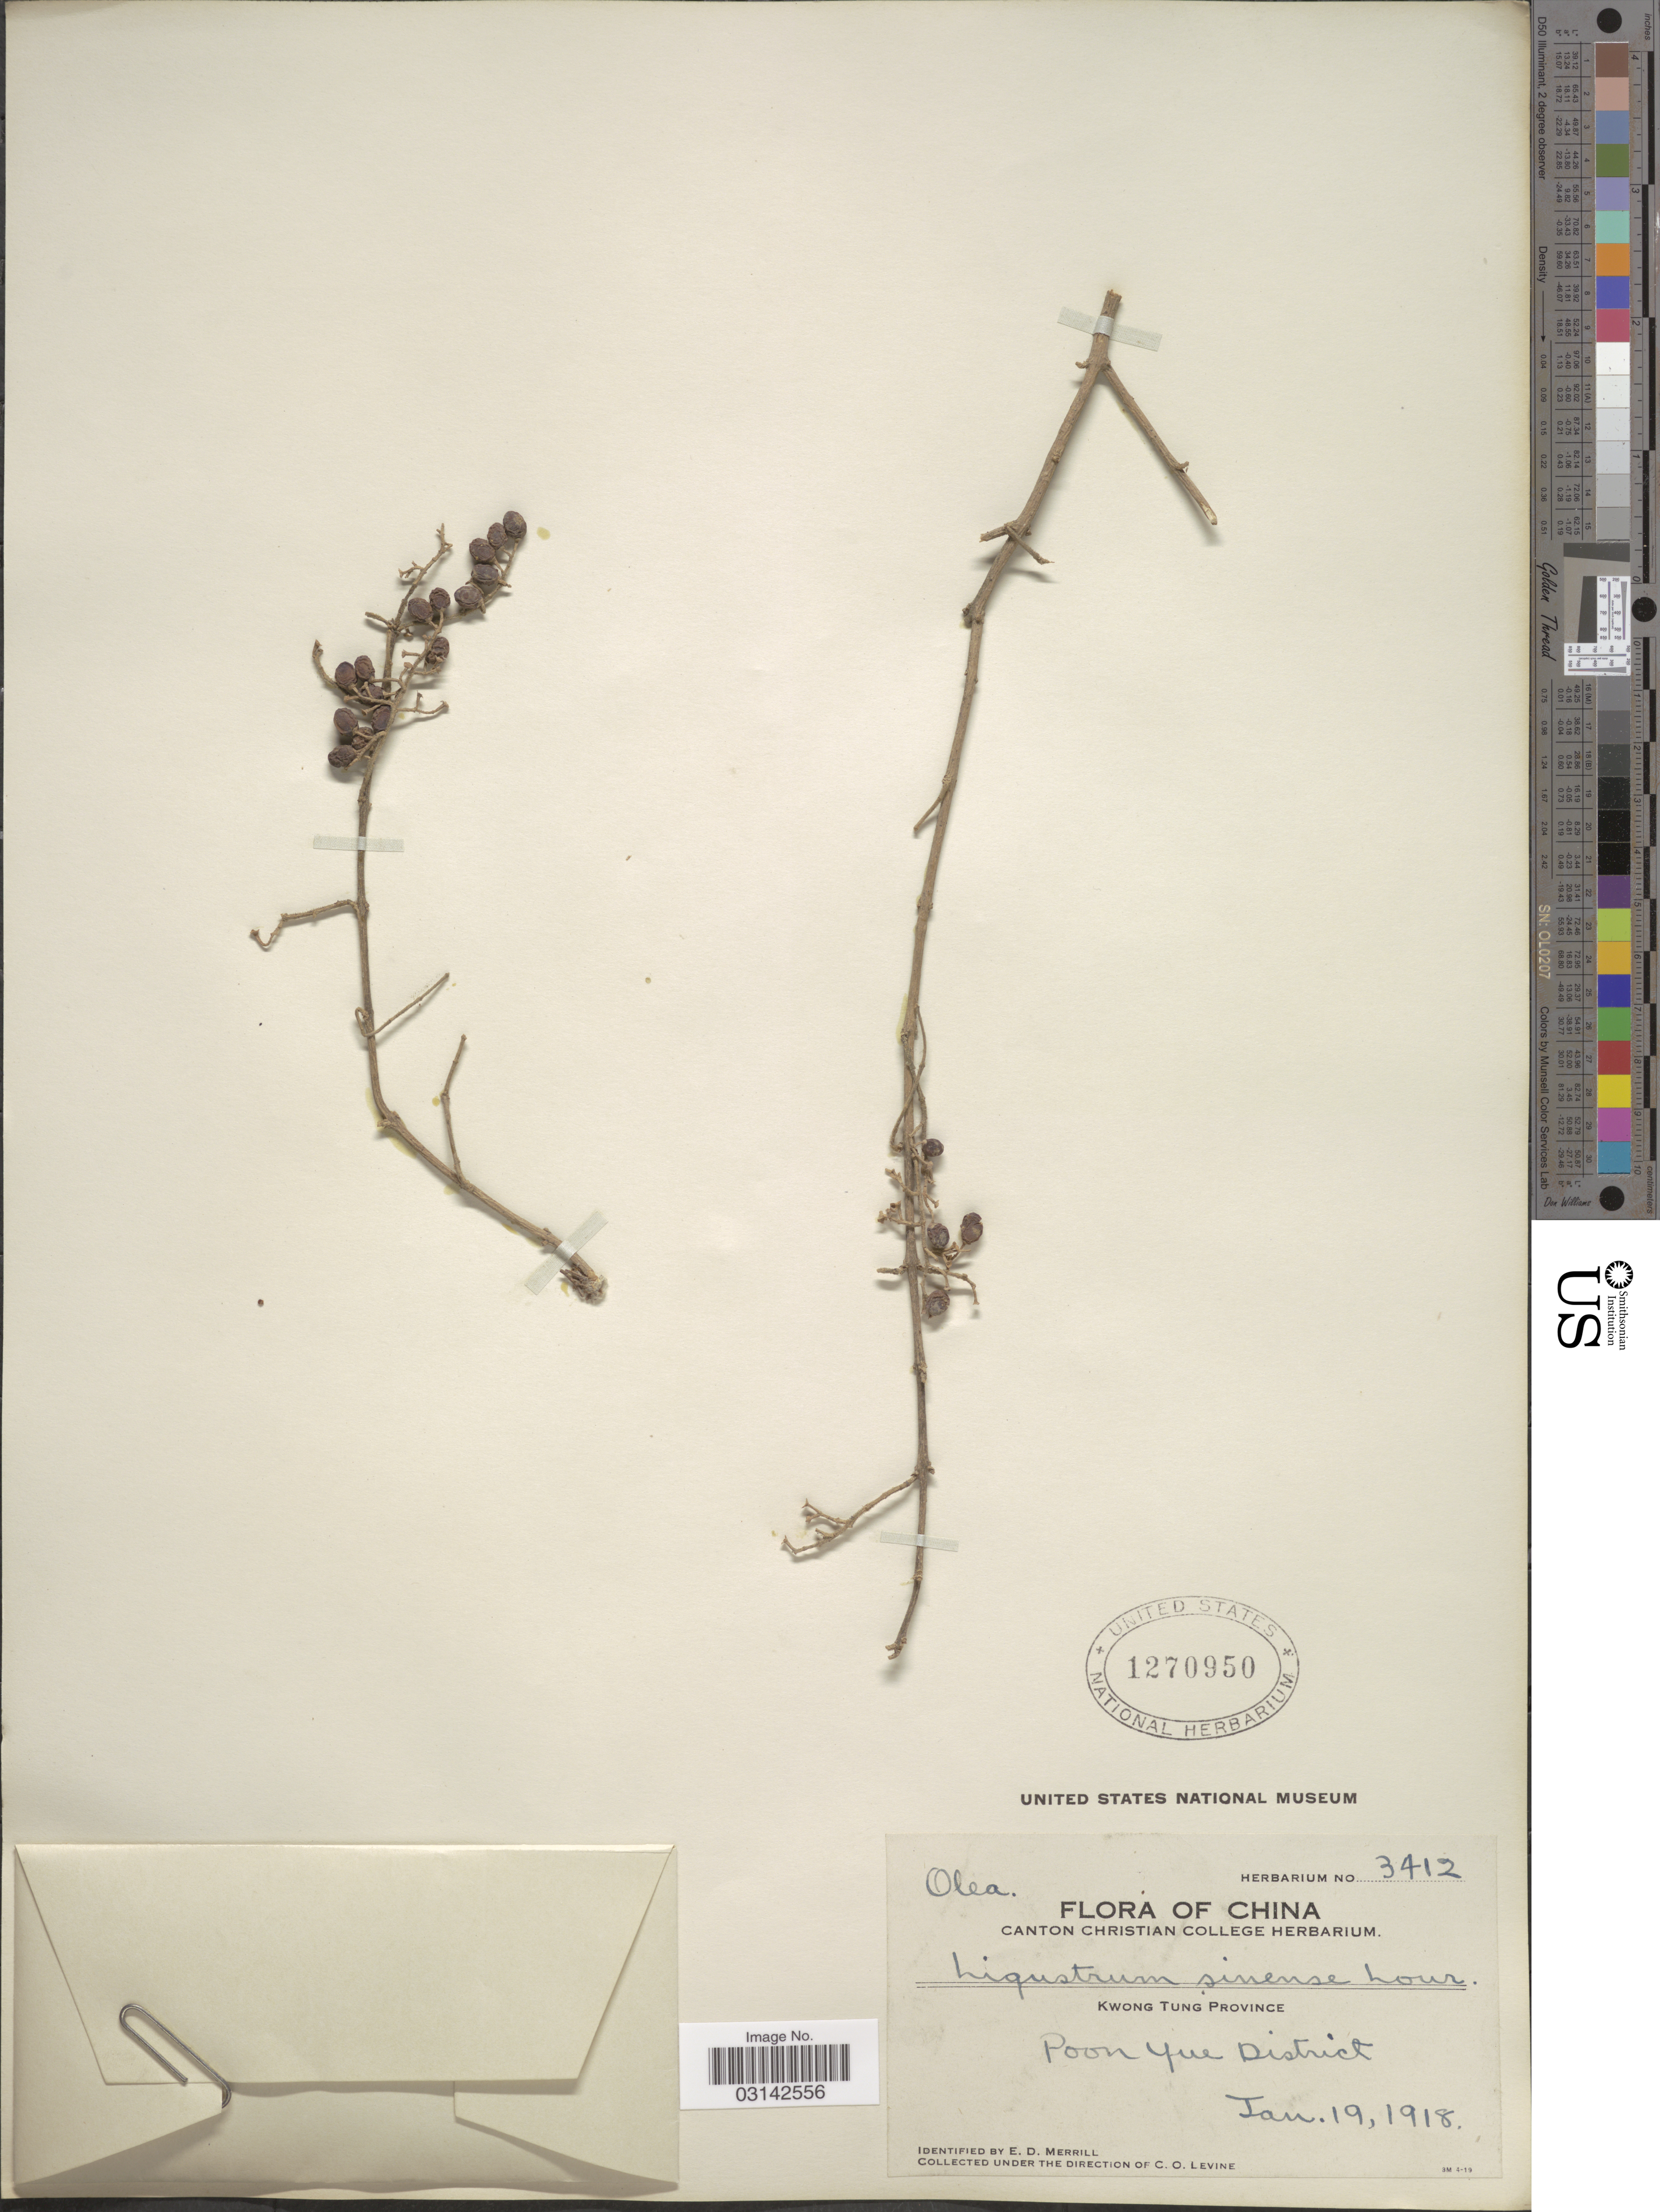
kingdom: Plantae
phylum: Tracheophyta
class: Magnoliopsida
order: Lamiales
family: Oleaceae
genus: Ligustrum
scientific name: Ligustrum sinense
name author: Lour.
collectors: C. O. Levine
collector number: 3412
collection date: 1918-01-19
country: China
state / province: Guangdong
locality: Kwong Tung Province, Poon Yue District.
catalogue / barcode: US 1270950